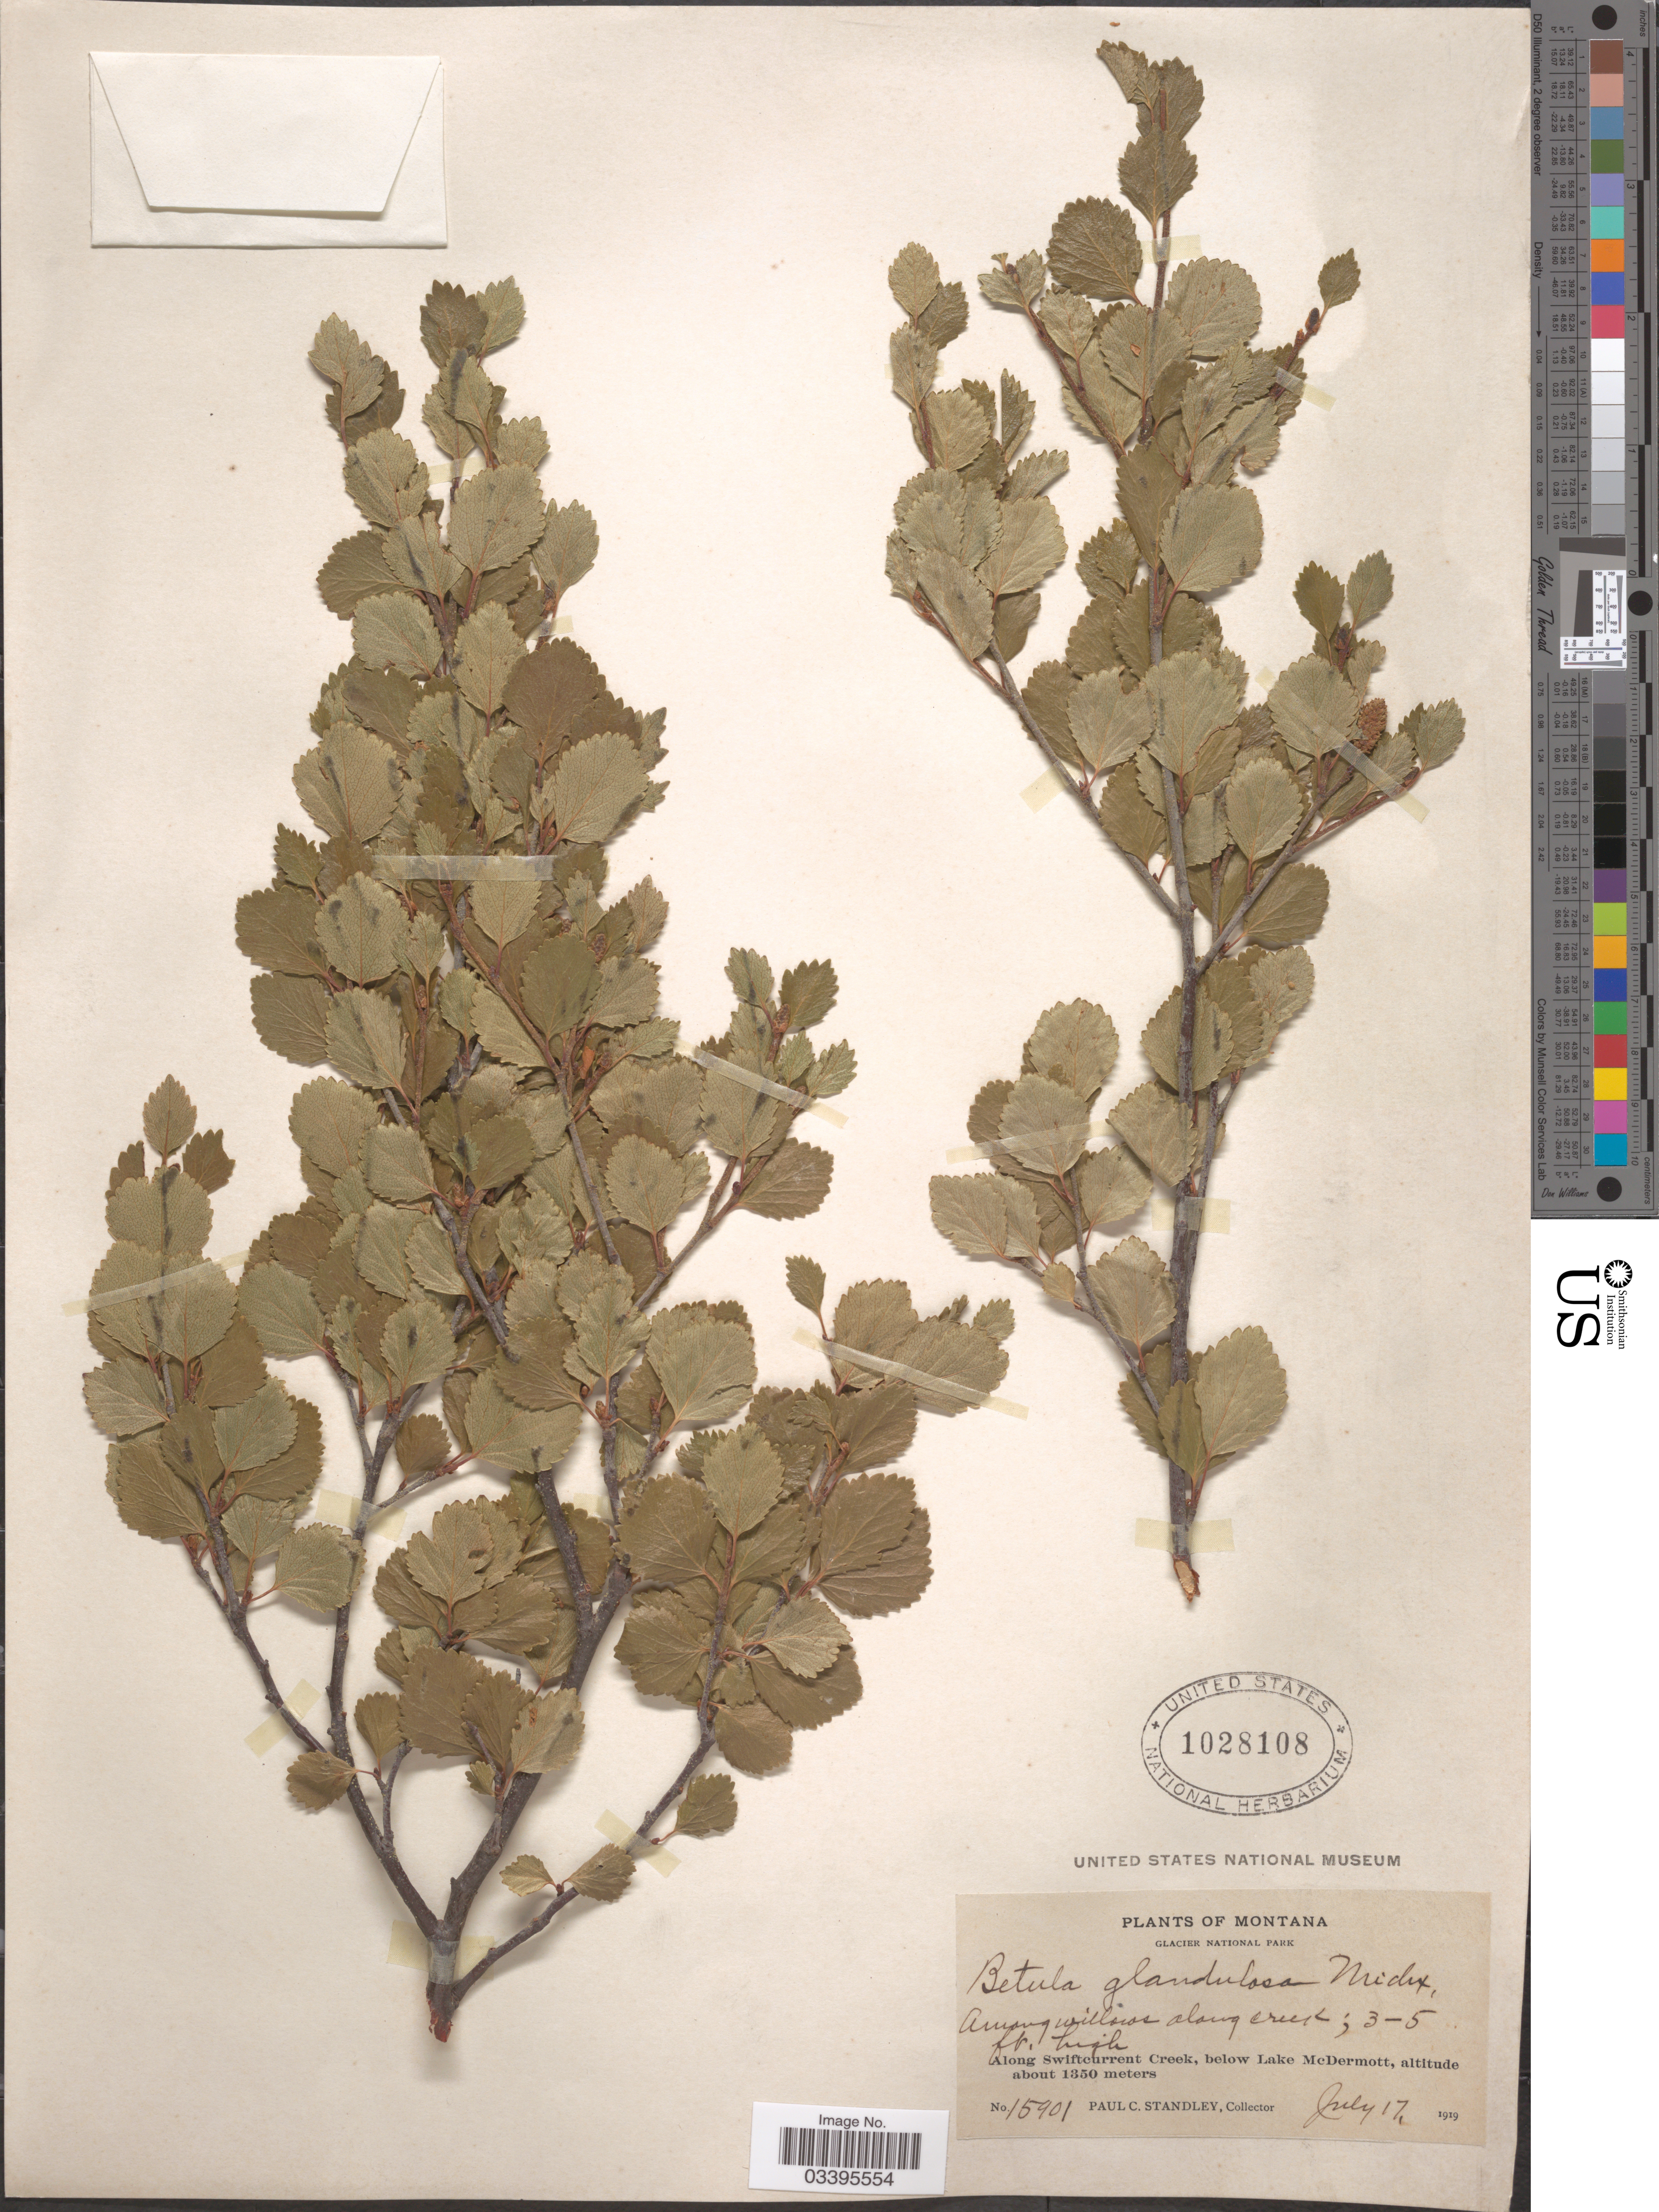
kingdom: Plantae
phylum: Tracheophyta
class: Magnoliopsida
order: Fagales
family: Betulaceae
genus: Betula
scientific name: Betula glandulosa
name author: Michx.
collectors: P. C. Standley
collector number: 15901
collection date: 1919-07-17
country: United States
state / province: Montana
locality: Glacier National Park. Along Swiftcurrent Creek, below Lake McDermott.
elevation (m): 1350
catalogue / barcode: US 1028108